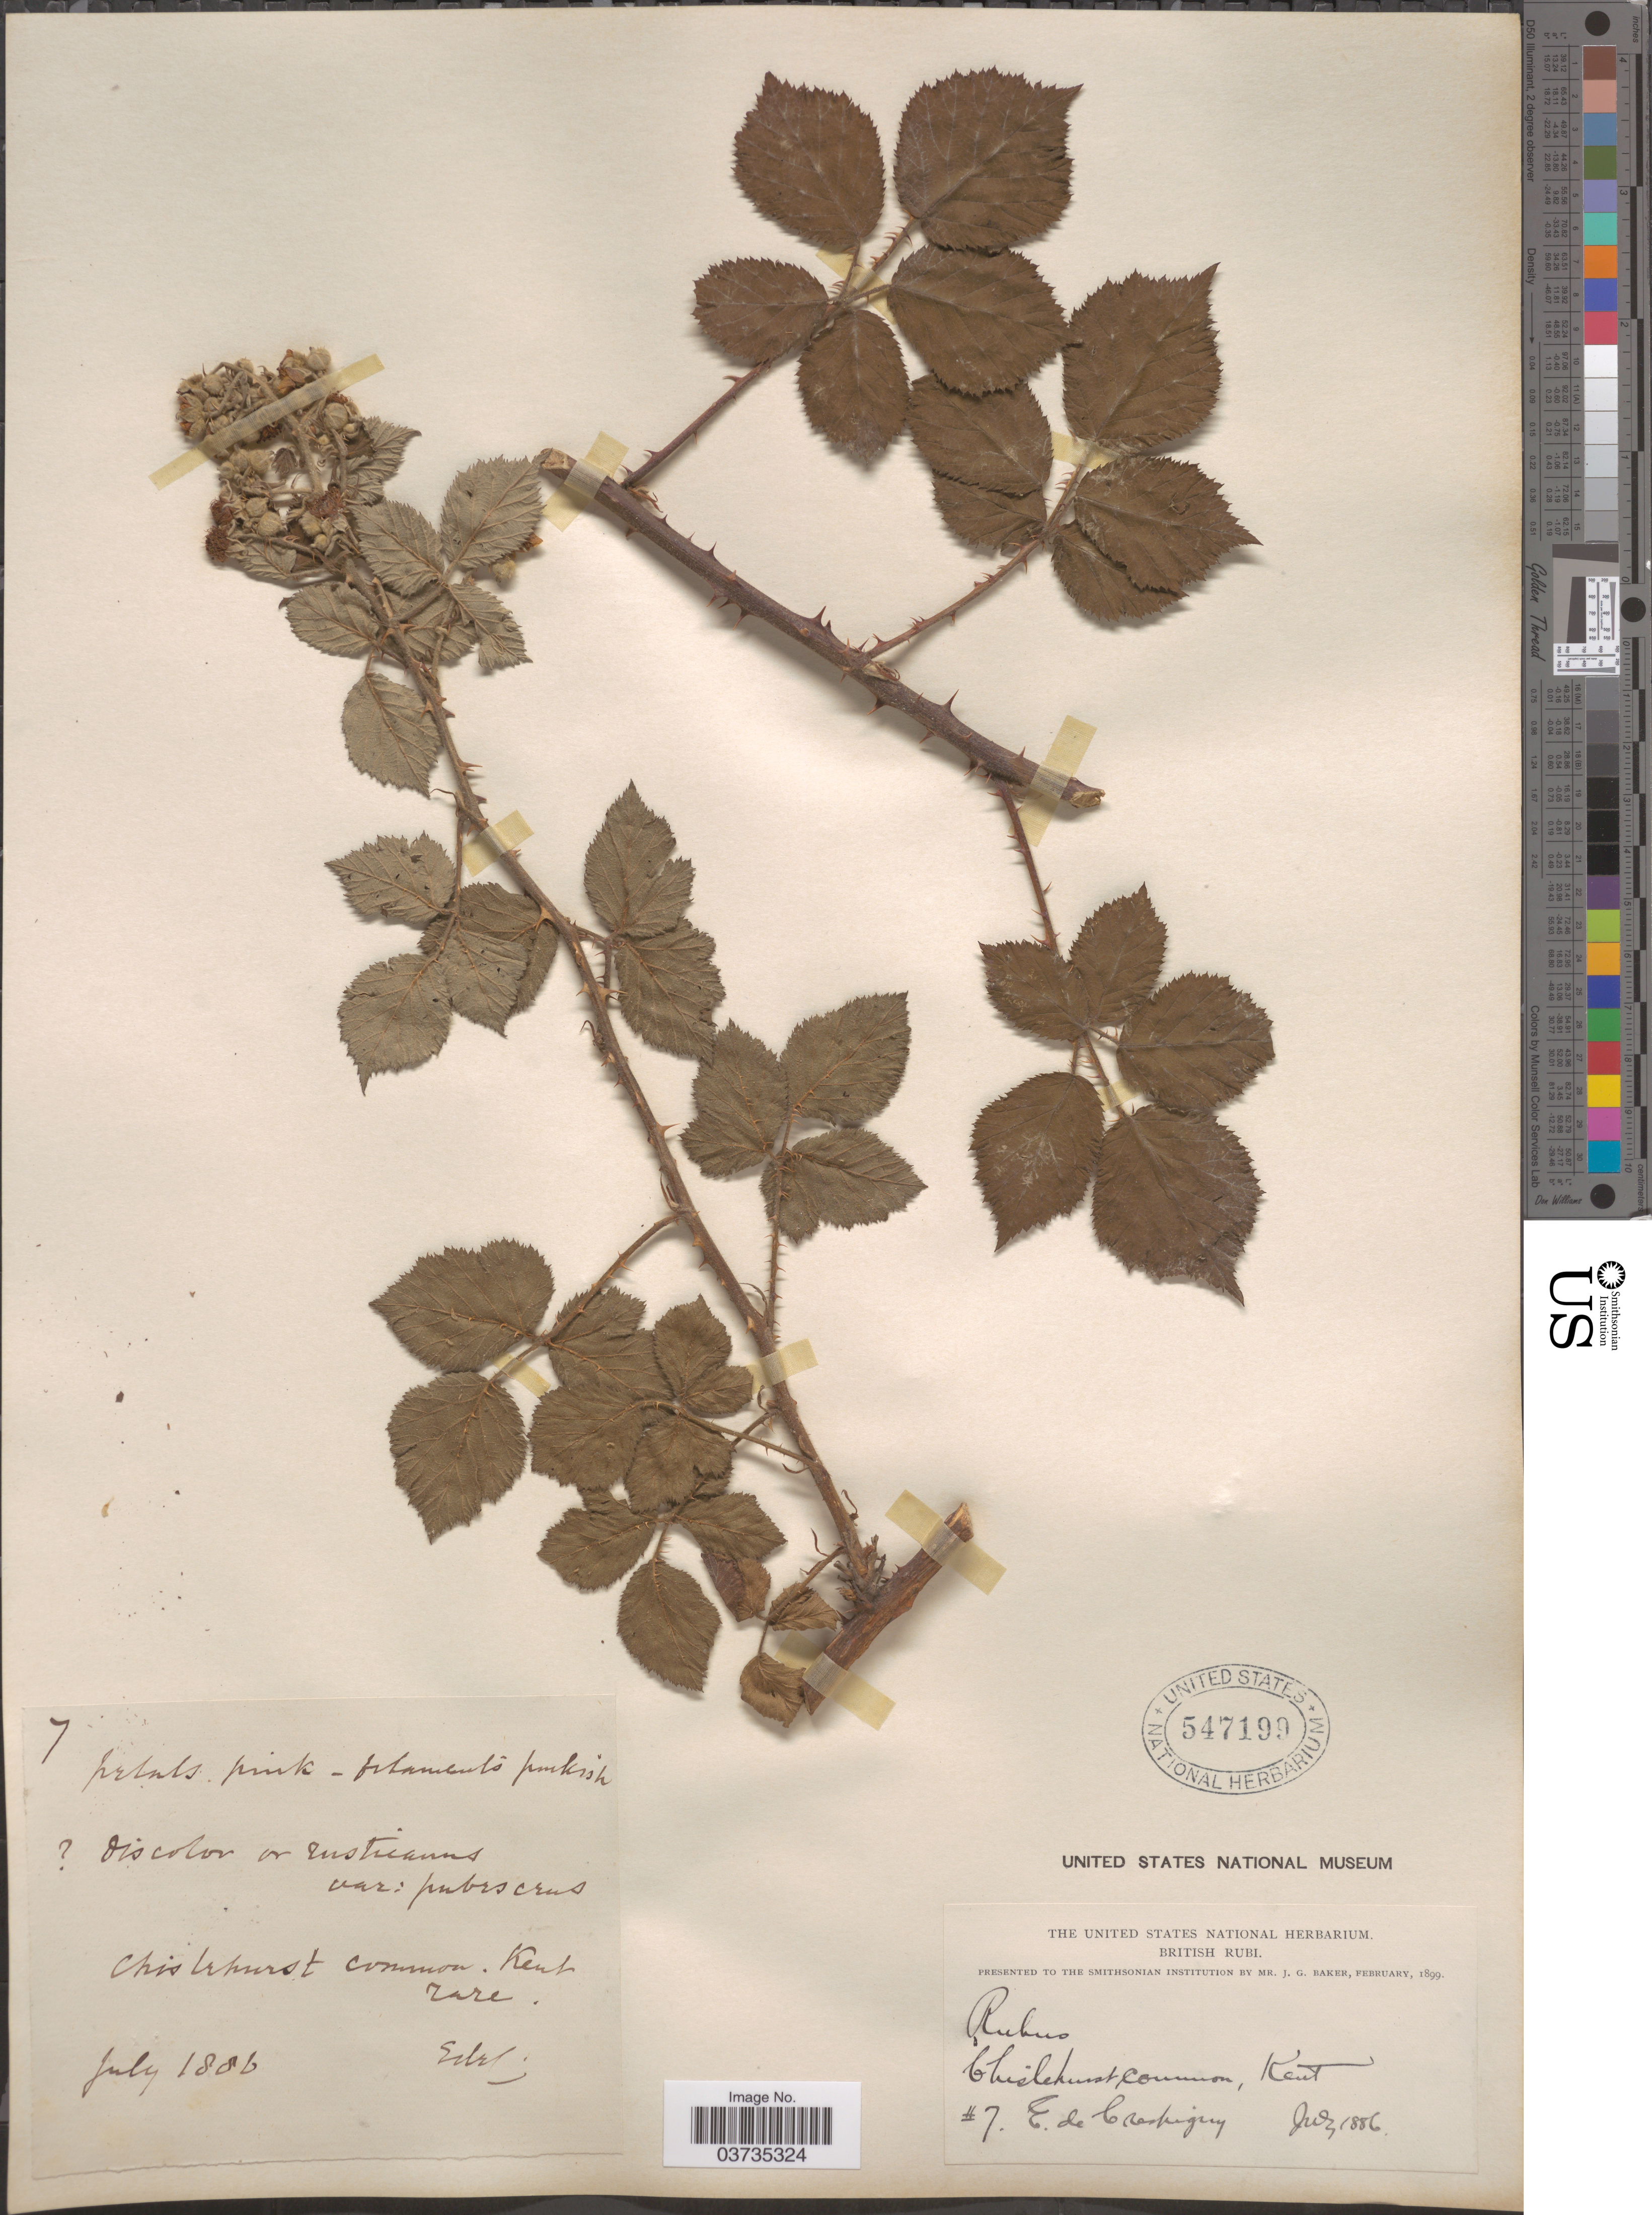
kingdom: Plantae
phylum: Tracheophyta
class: Magnoliopsida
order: Rosales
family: Rosaceae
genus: Rubus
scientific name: Rubus discolor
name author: Weihe & Nees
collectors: E. de Crespigny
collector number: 7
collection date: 1886-07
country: United Kingdom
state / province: England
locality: Chislehurst, Kent.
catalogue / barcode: US 547199